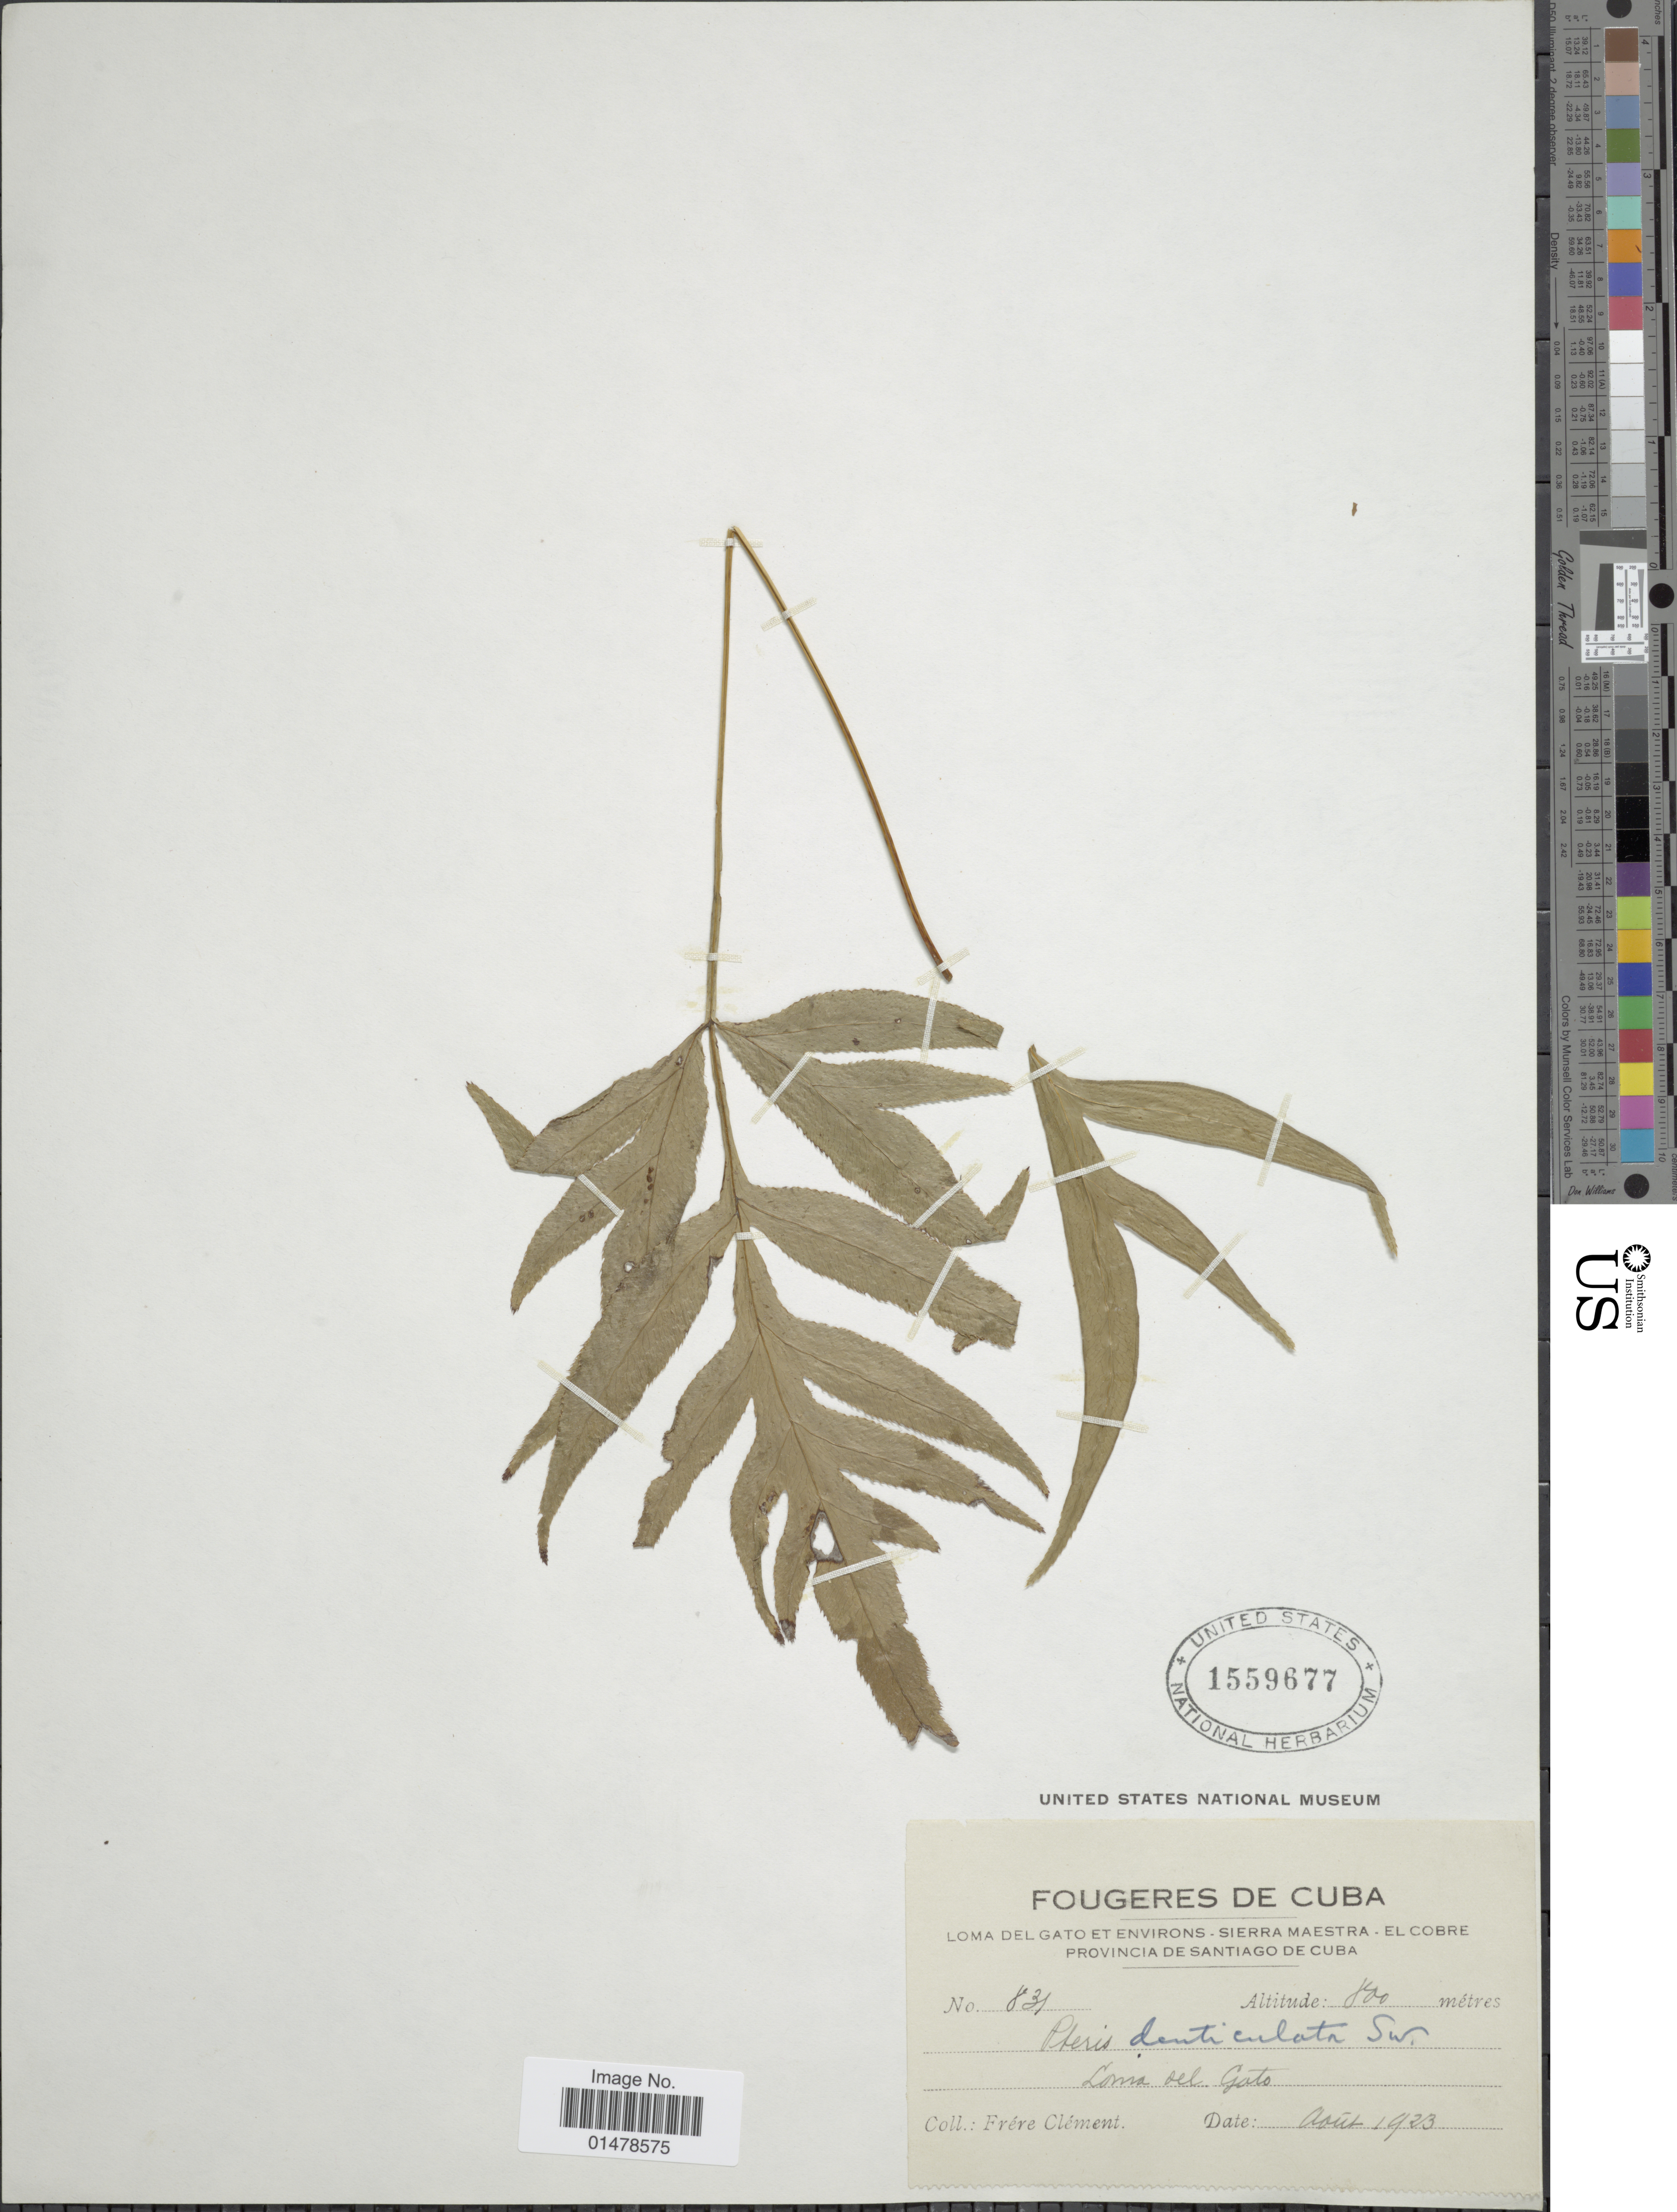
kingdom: Plantae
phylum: Tracheophyta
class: Polypodiopsida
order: Polypodiales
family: Pteridaceae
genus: Pteris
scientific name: Pteris denticulata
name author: Sw.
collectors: B. Clement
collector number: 831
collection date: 1923-08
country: Cuba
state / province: Santiago de Cuba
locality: Loma del Gato et environs-Sierra Maestra - El Cobre, Loma del Gato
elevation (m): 800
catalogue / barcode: US 1559677